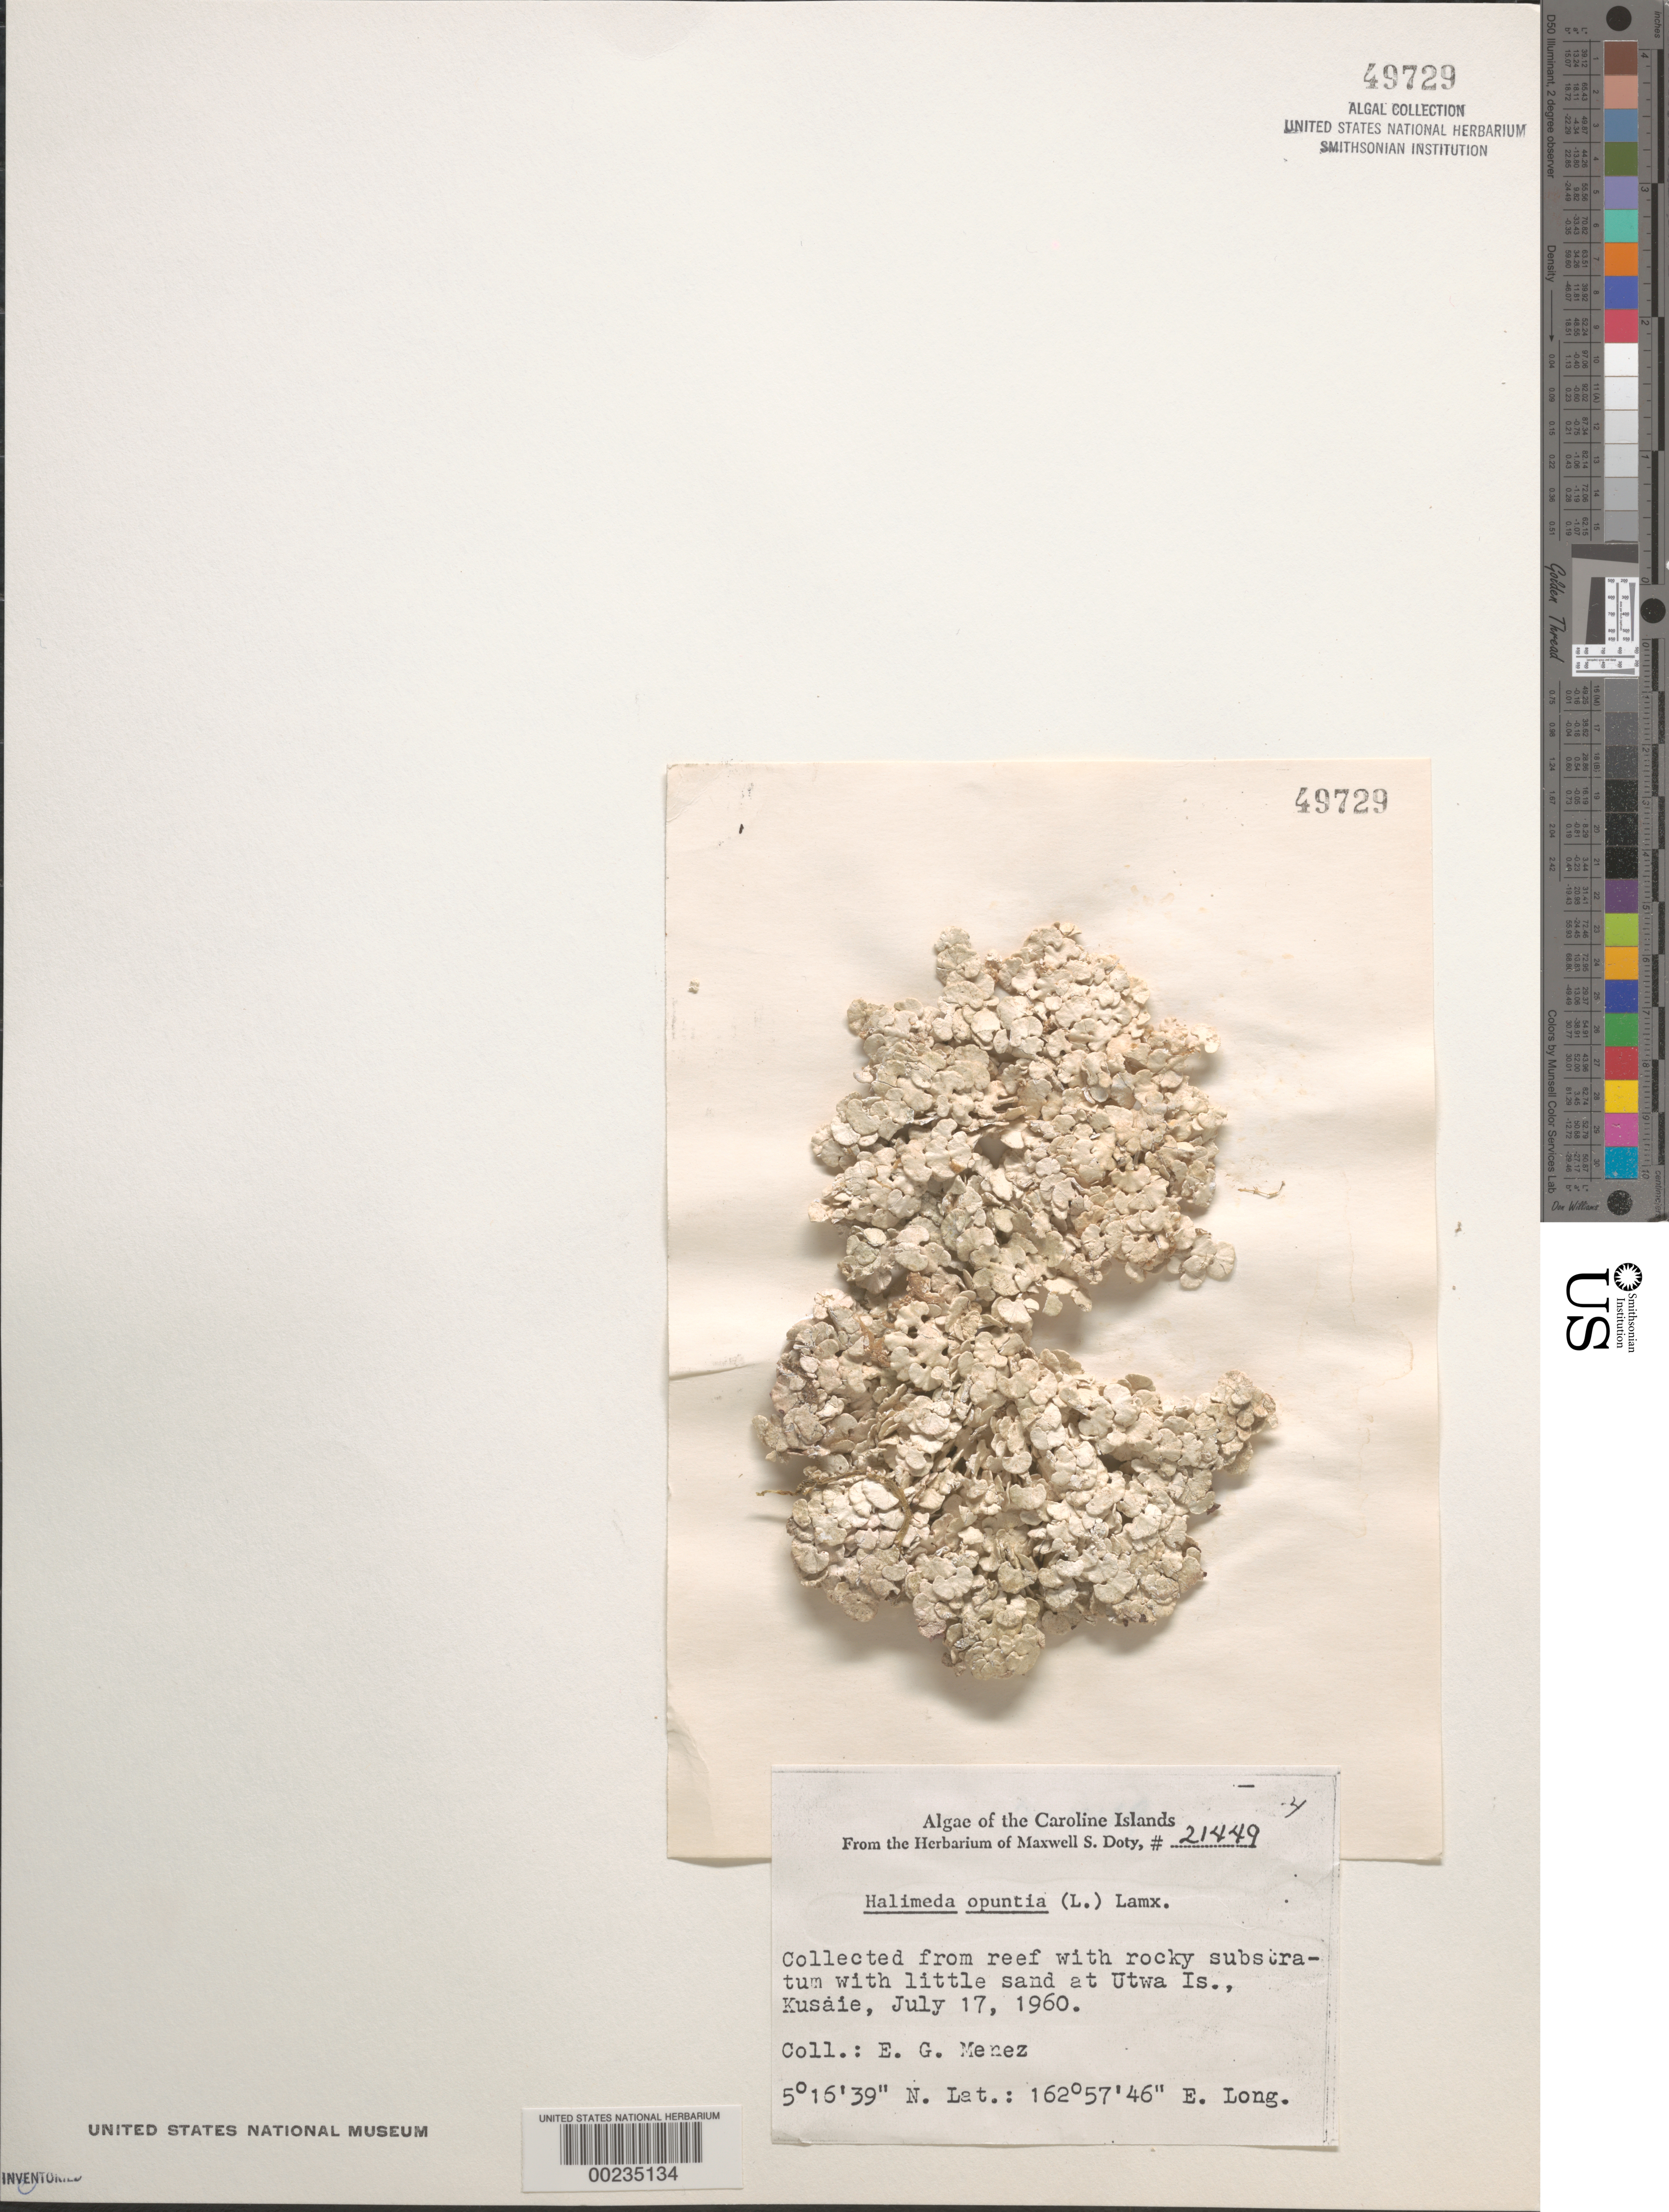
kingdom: Plantae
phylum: Chlorophyta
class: Ulvophyceae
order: Bryopsidales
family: Halimedaceae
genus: Halimeda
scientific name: Halimeda opuntia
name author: (L.) J.V.Lamouroux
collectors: Meñez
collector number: MSD 21449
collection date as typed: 12 Jul 1960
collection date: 1960-07-12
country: Micronesia, Federated States of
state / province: Kosrae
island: Utwa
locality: Utwa Island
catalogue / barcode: US 49729